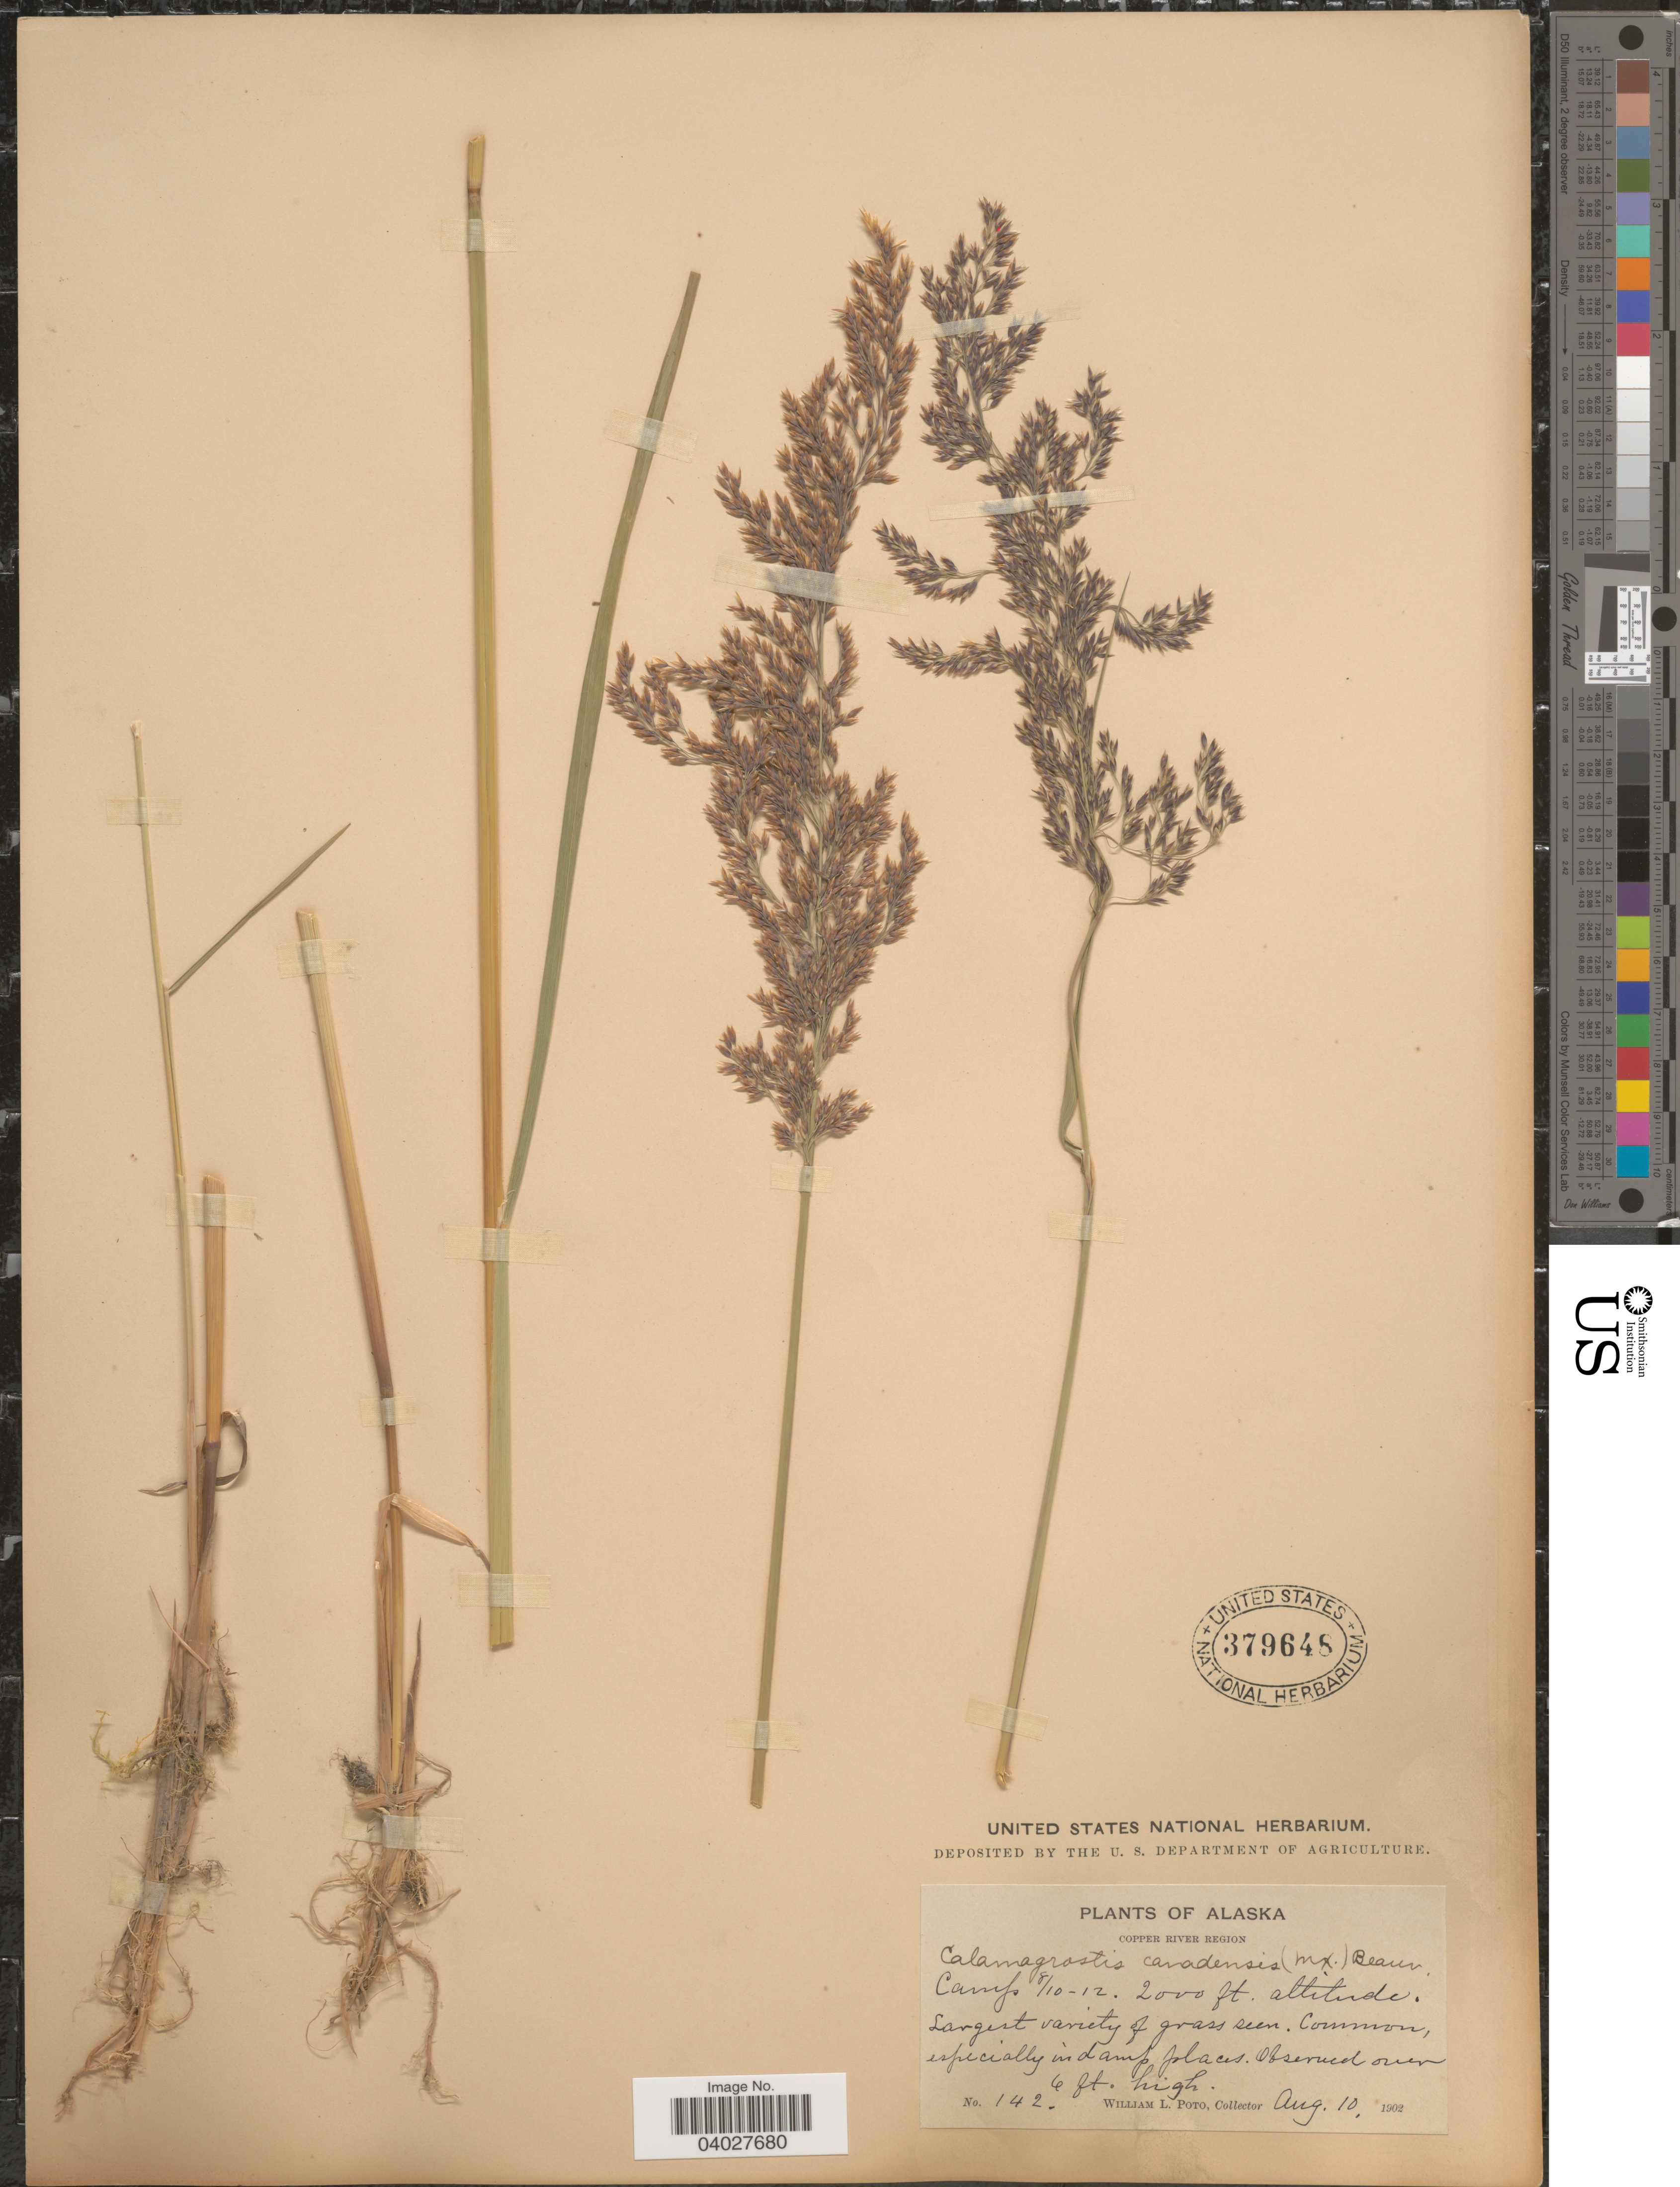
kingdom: Plantae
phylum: Tracheophyta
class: Liliopsida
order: Poales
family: Poaceae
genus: Calamagrostis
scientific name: Calamagrostis canadensis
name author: (Michx.) P. Beauv.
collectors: W. Poto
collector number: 142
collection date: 1902-08-10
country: United States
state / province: Alaska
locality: Copper River Region. Camp.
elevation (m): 610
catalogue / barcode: US 379648